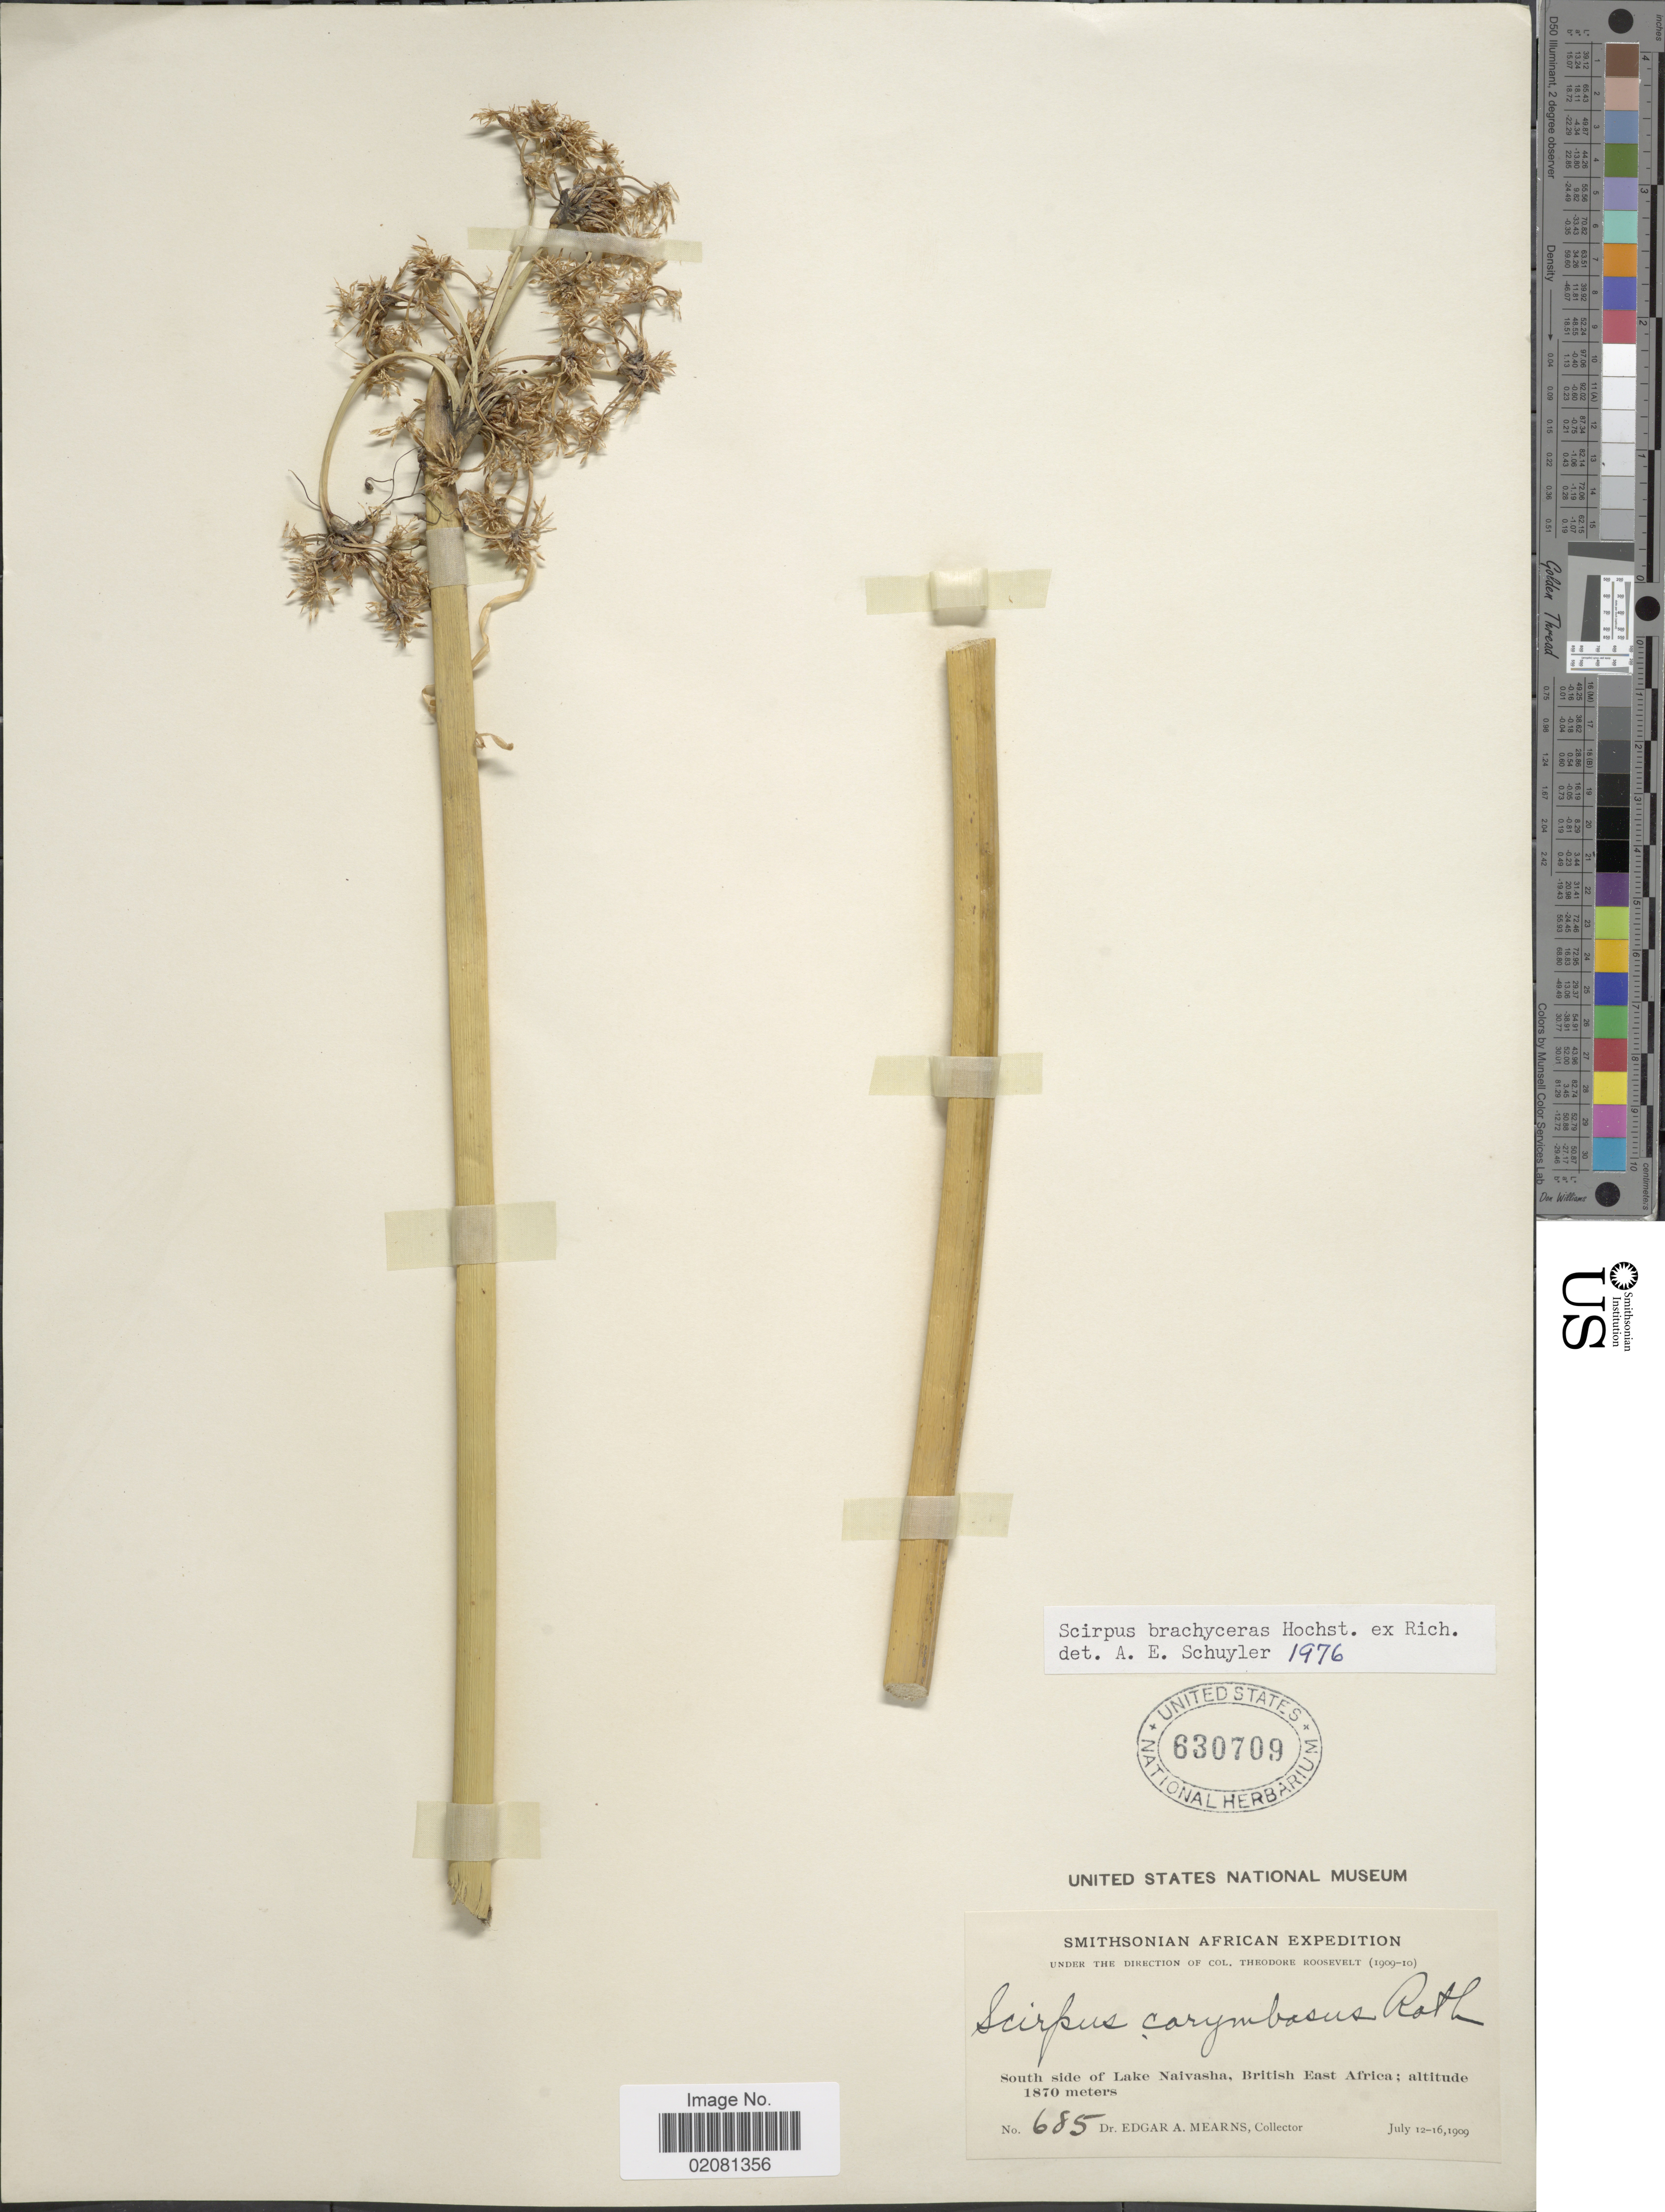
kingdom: Plantae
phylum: Tracheophyta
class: Liliopsida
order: Poales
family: Cyperaceae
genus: Schoenoplectus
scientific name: Schoenoplectus corymbosus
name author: (Roth ex Roem. & Schult.) J. Raynal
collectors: E. A. Mearns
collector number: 685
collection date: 1909-07-12/1909-07-16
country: Kenya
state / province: Nakuru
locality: South side of Lake Naivasha, British East Africa.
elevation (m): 1870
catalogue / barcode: US 630709